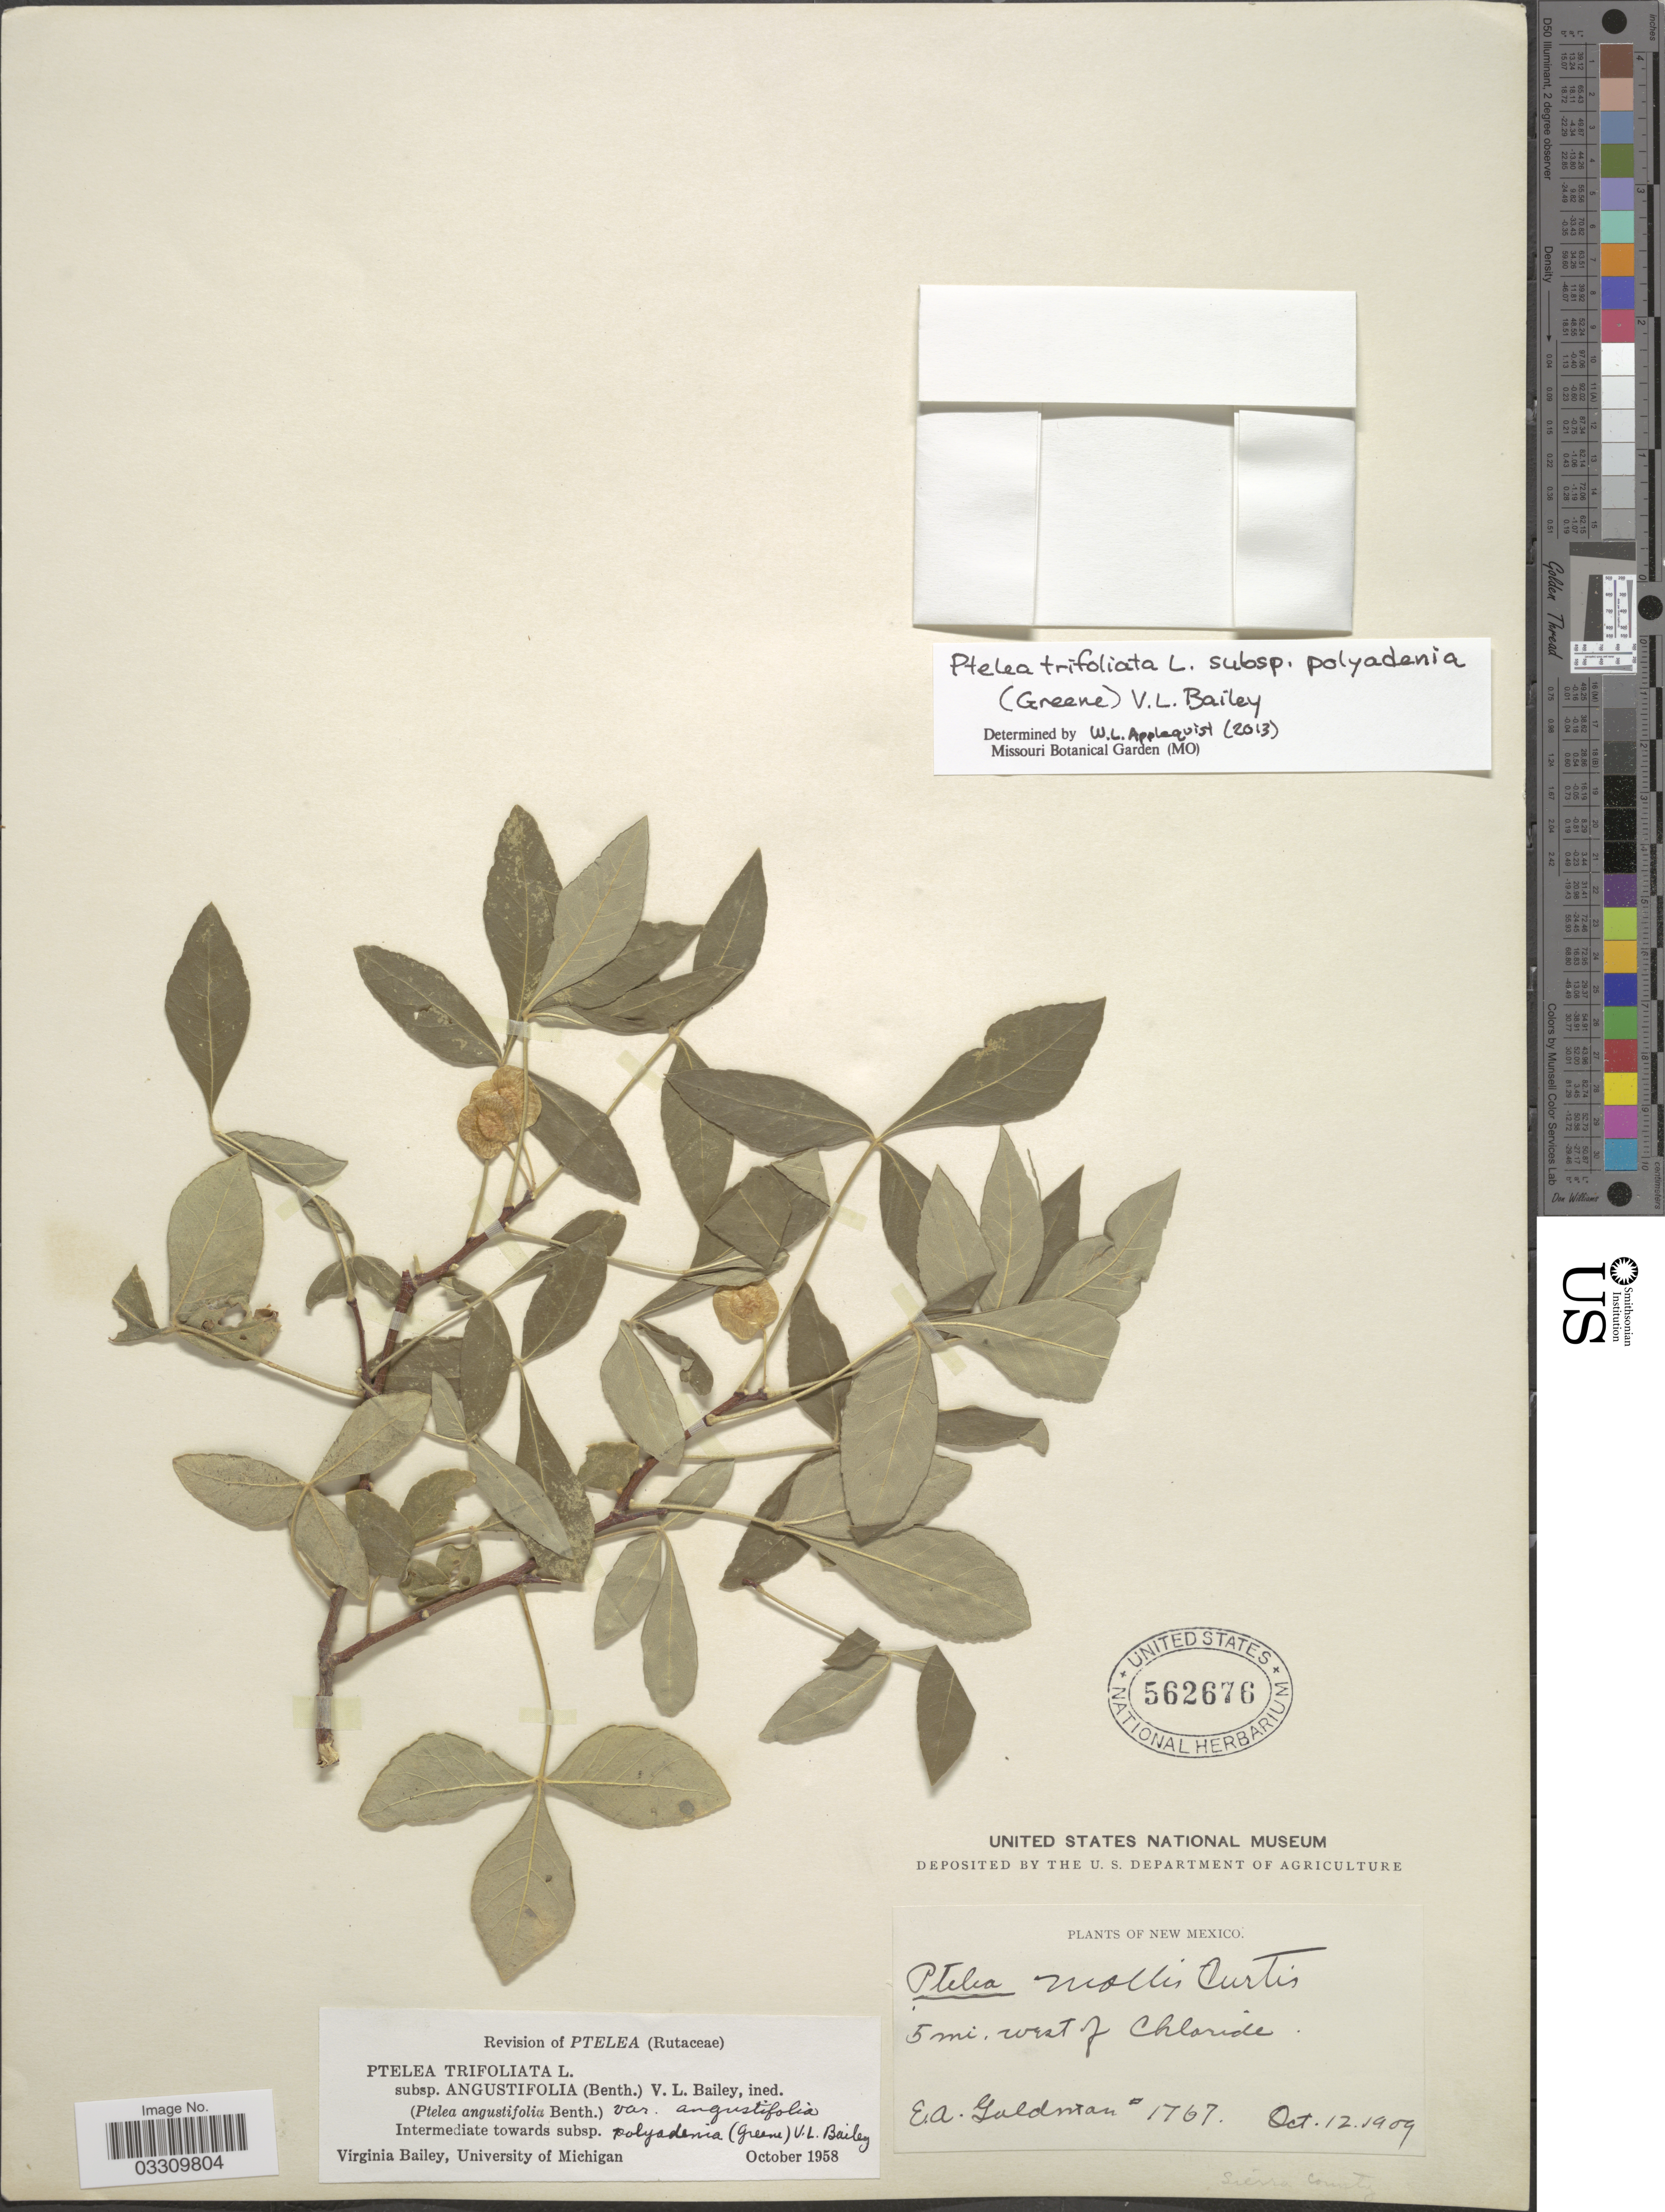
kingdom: Plantae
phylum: Tracheophyta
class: Magnoliopsida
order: Sapindales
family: Rutaceae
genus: Ptelea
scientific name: Ptelea trifoliata subsp. polyadenia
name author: (Greene) V. L. Bailey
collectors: E. A. Goldman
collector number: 1767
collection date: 1909-10-12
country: United States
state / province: New Mexico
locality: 5 mi. west of Chloride. Sierra County.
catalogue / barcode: US 562676